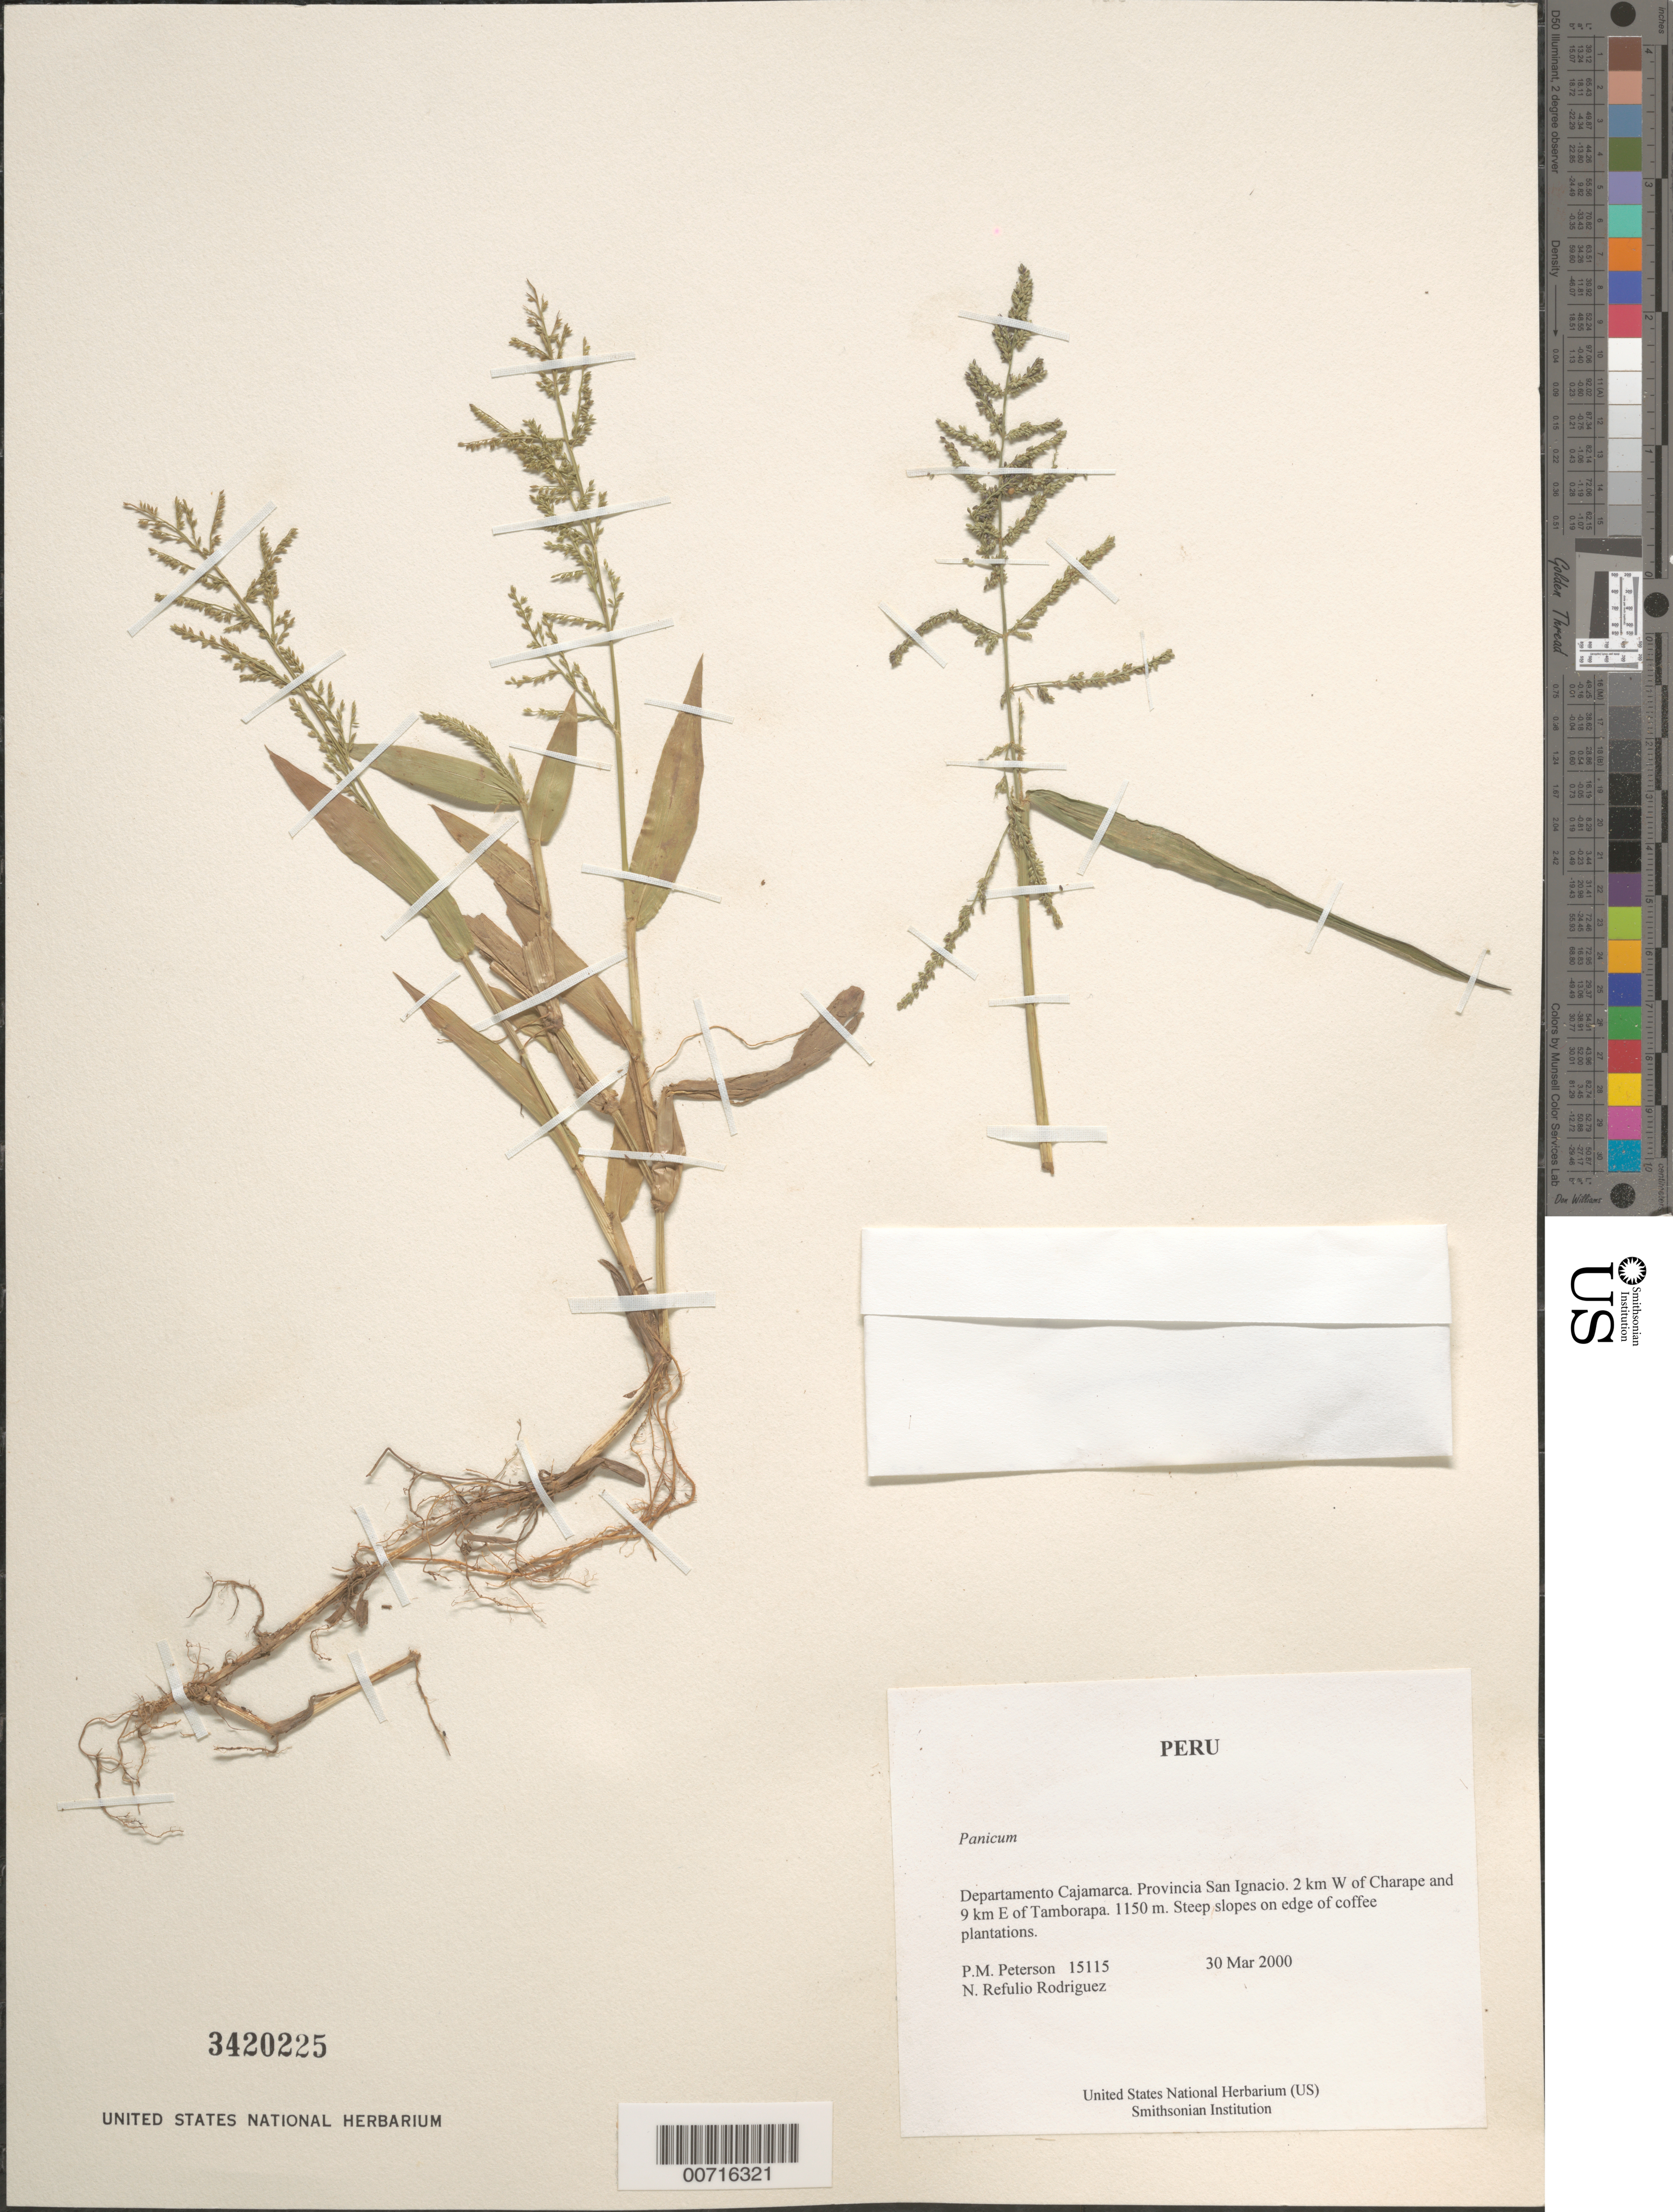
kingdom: Plantae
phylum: Tracheophyta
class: Liliopsida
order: Poales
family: Poaceae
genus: Panicum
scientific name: Panicum sp.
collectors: P. M. Peterson & N. Refulio-Rodríguez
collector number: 15115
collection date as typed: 30 Mar 2000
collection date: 2000-03-30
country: Peru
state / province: Cajamarca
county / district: San Ignacio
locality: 2 km W of Charape and 9 km E of Tamborapa.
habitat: Steep slopes on edge of coffee plantations.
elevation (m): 1150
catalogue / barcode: US 3420225